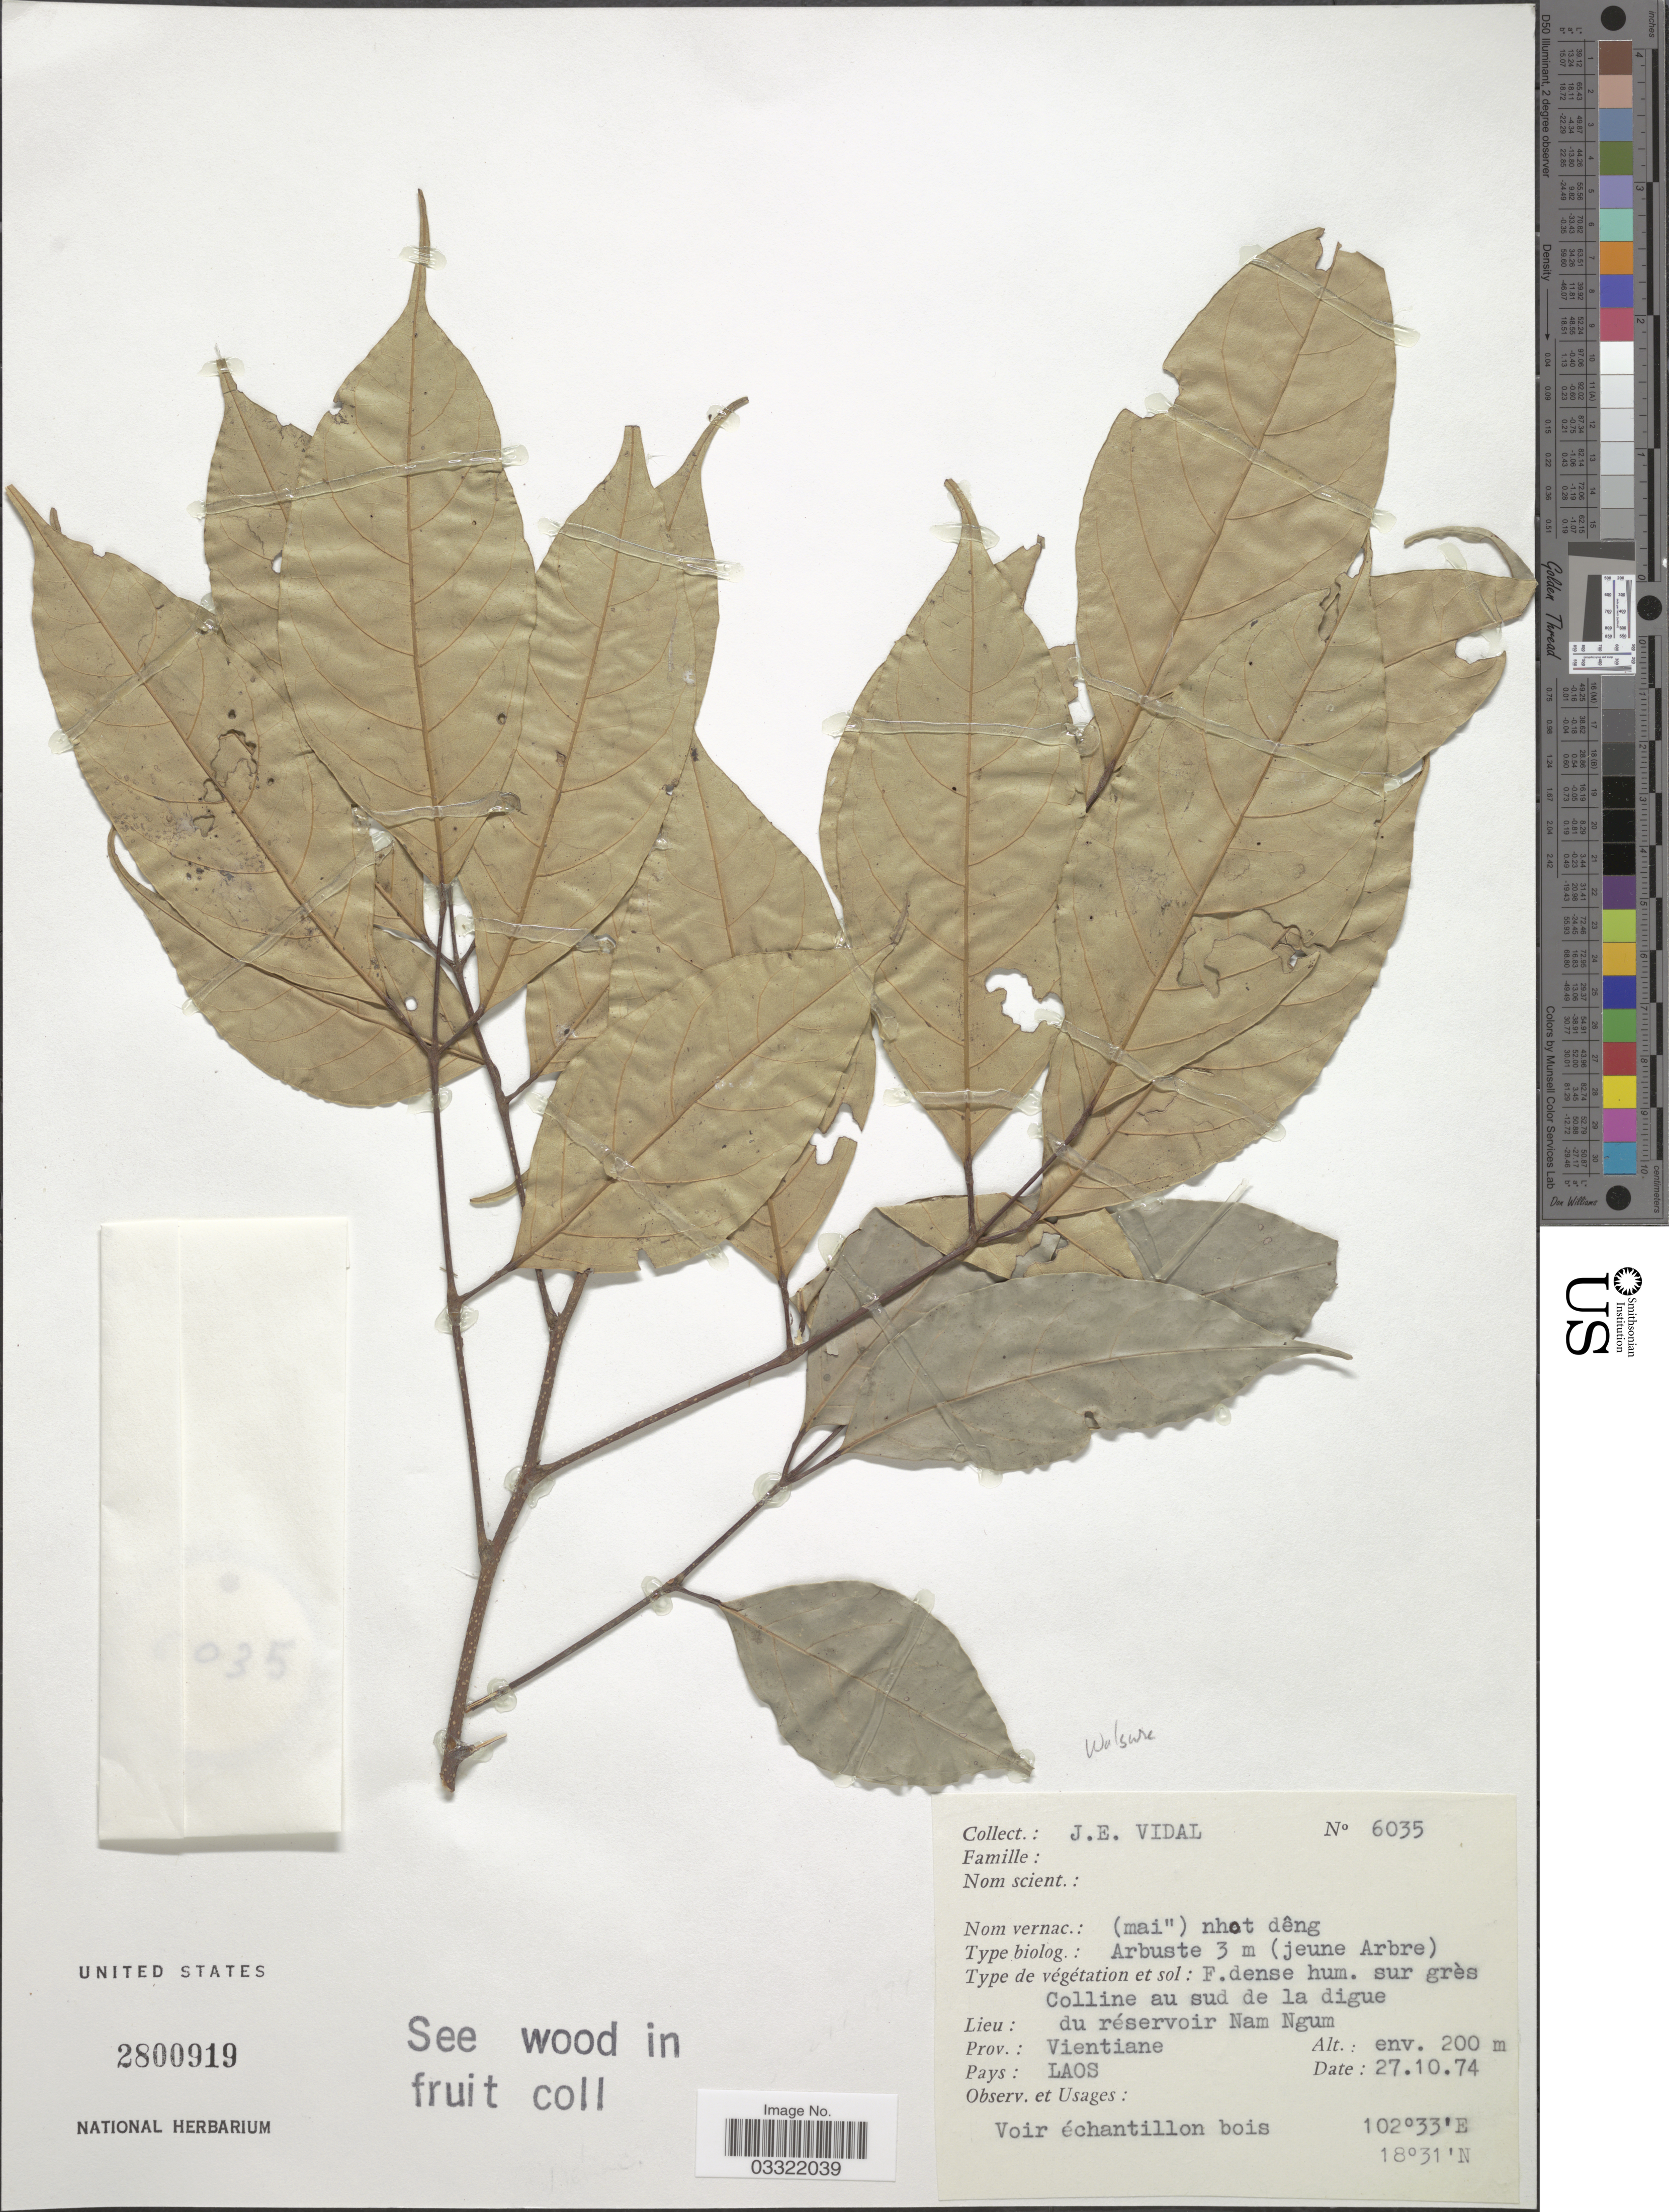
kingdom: Plantae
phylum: Tracheophyta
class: Magnoliopsida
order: Sapindales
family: Meliaceae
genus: Walsura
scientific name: Walsura sp.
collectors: J. E. Vidal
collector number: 6035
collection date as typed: Transcribed d/m/y: 27/10/74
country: Laos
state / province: Vientiane City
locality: Du réservoir Nam Ngum, Prov.: Vientiane.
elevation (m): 200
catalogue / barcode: US 2800919